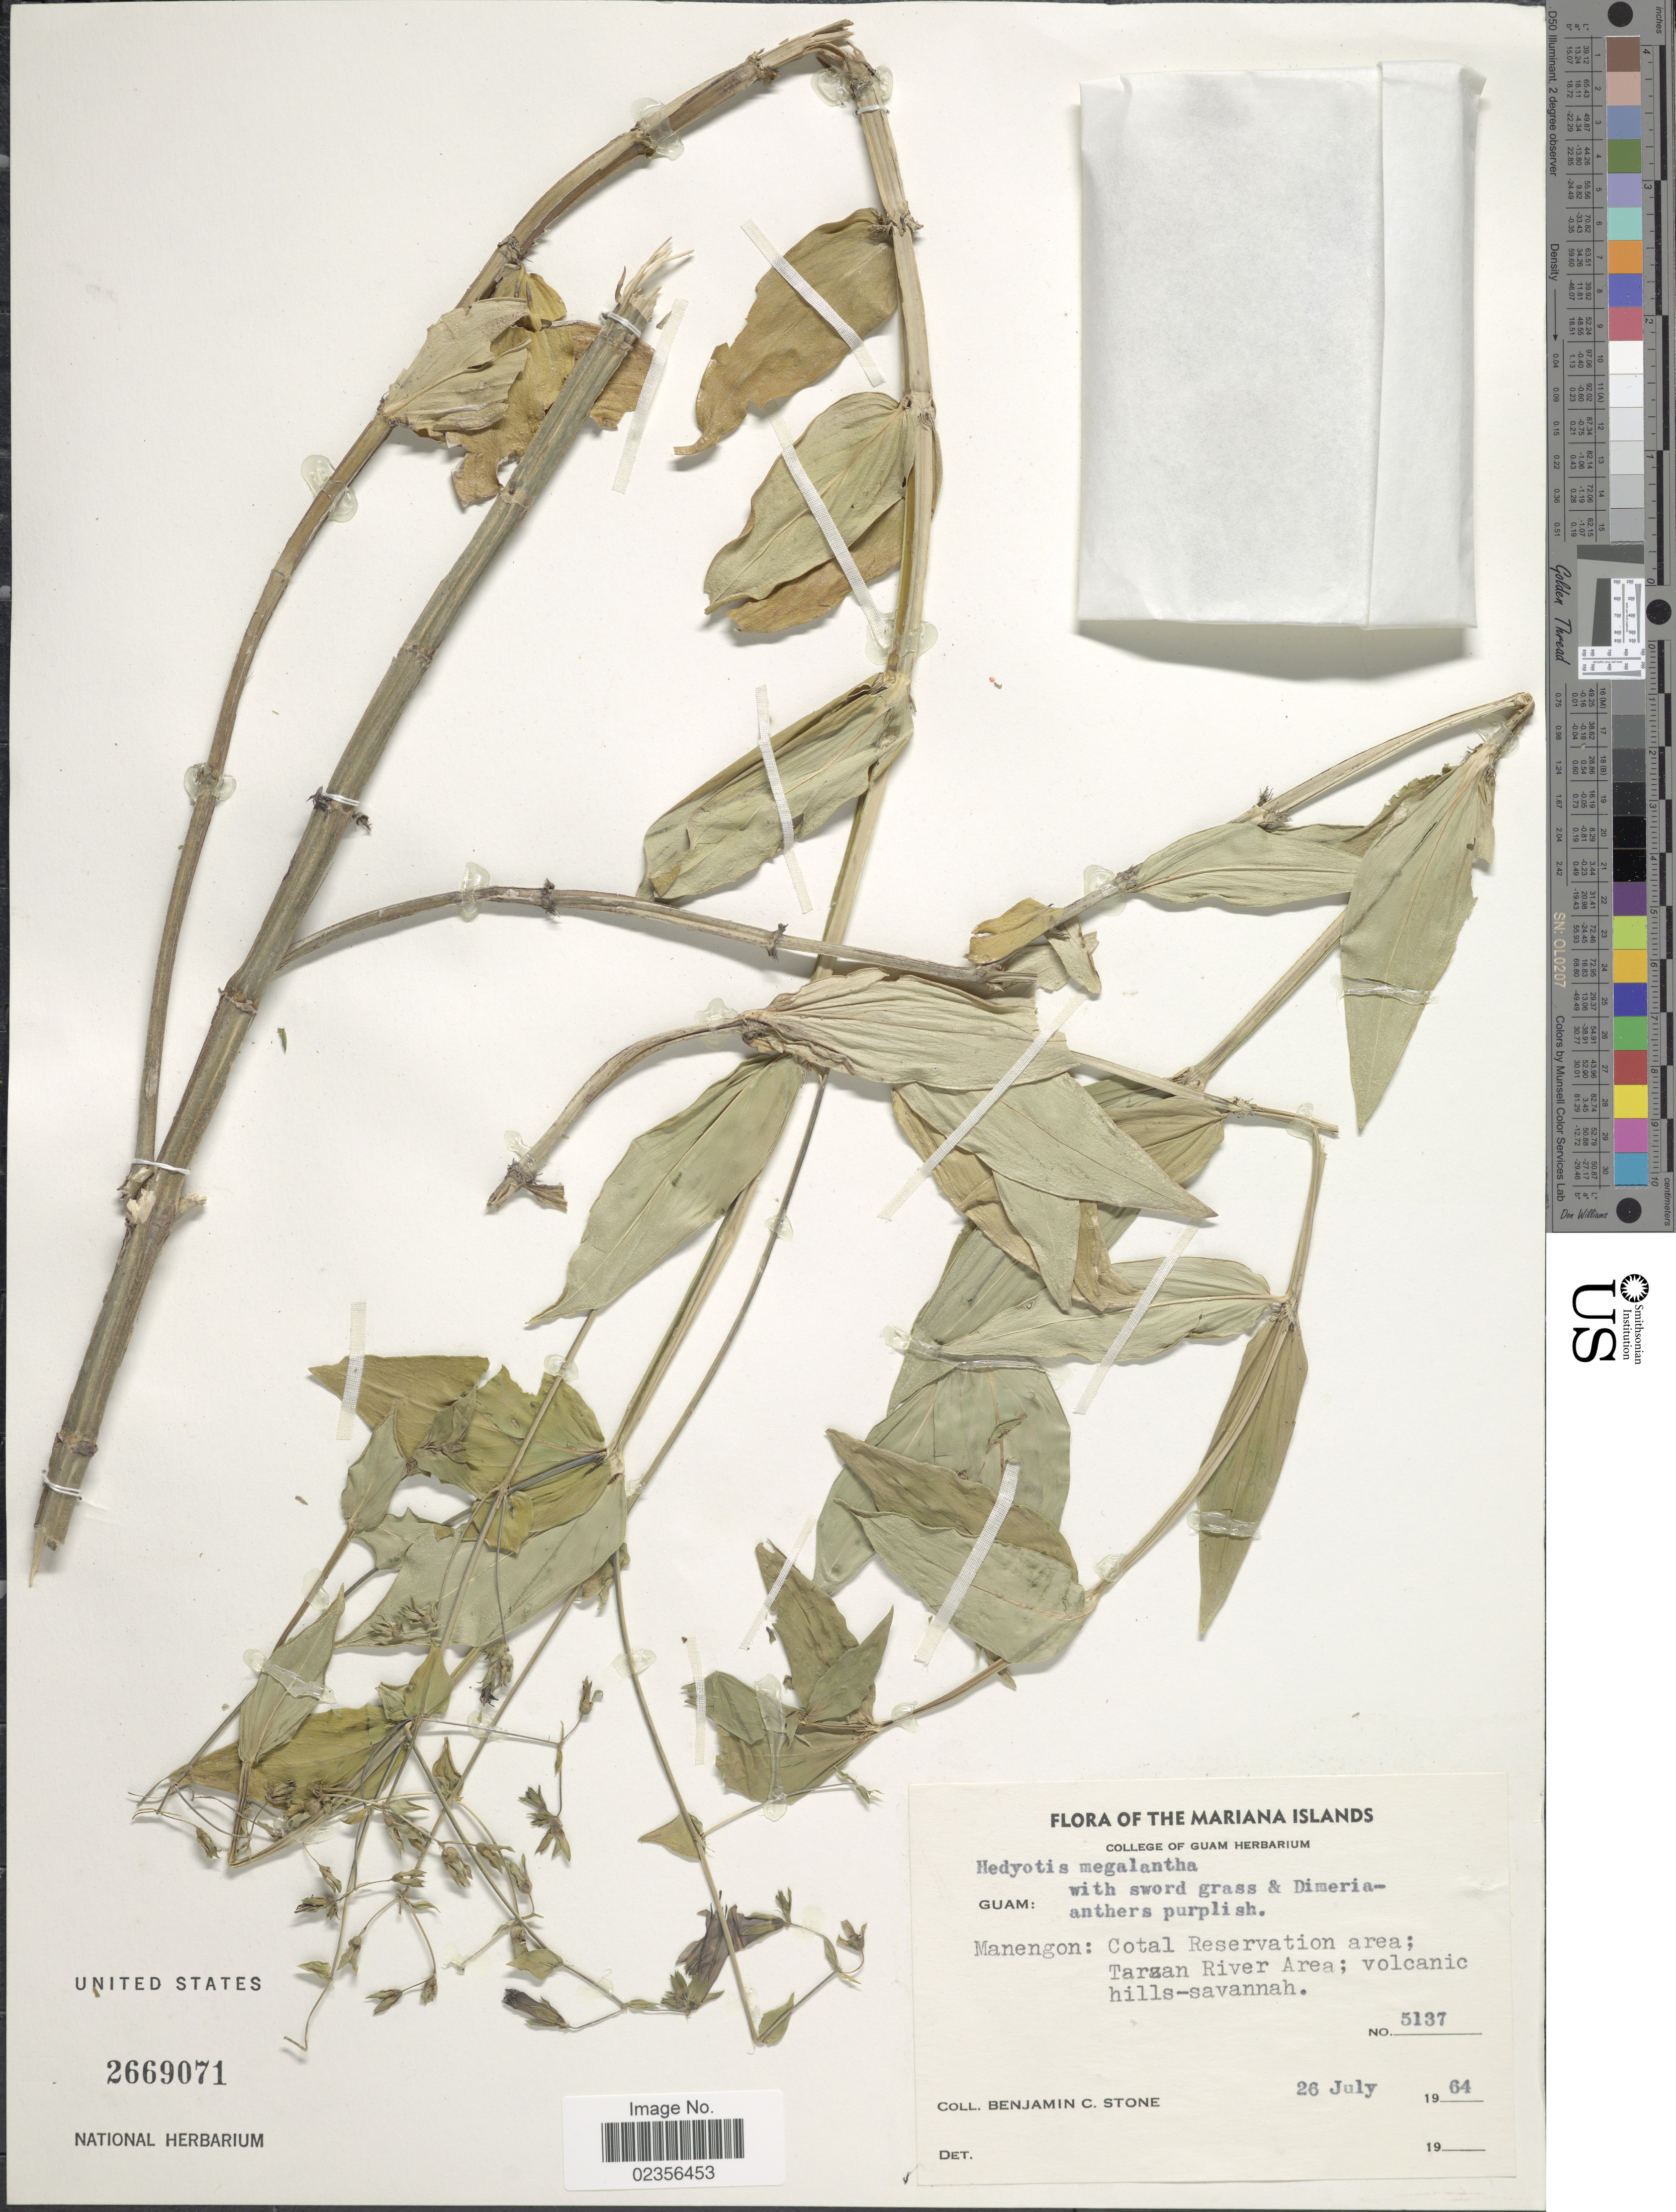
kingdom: Plantae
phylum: Tracheophyta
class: Magnoliopsida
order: Gentianales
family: Rubiaceae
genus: Hedyotis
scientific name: Hedyotis megalantha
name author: Merr.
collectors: B. C. Stone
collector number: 5137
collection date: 1964-07-26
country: Guam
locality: Mariana Islands. Manengon: Cotal Reservation area; Tarzan River Area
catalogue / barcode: US 2669071